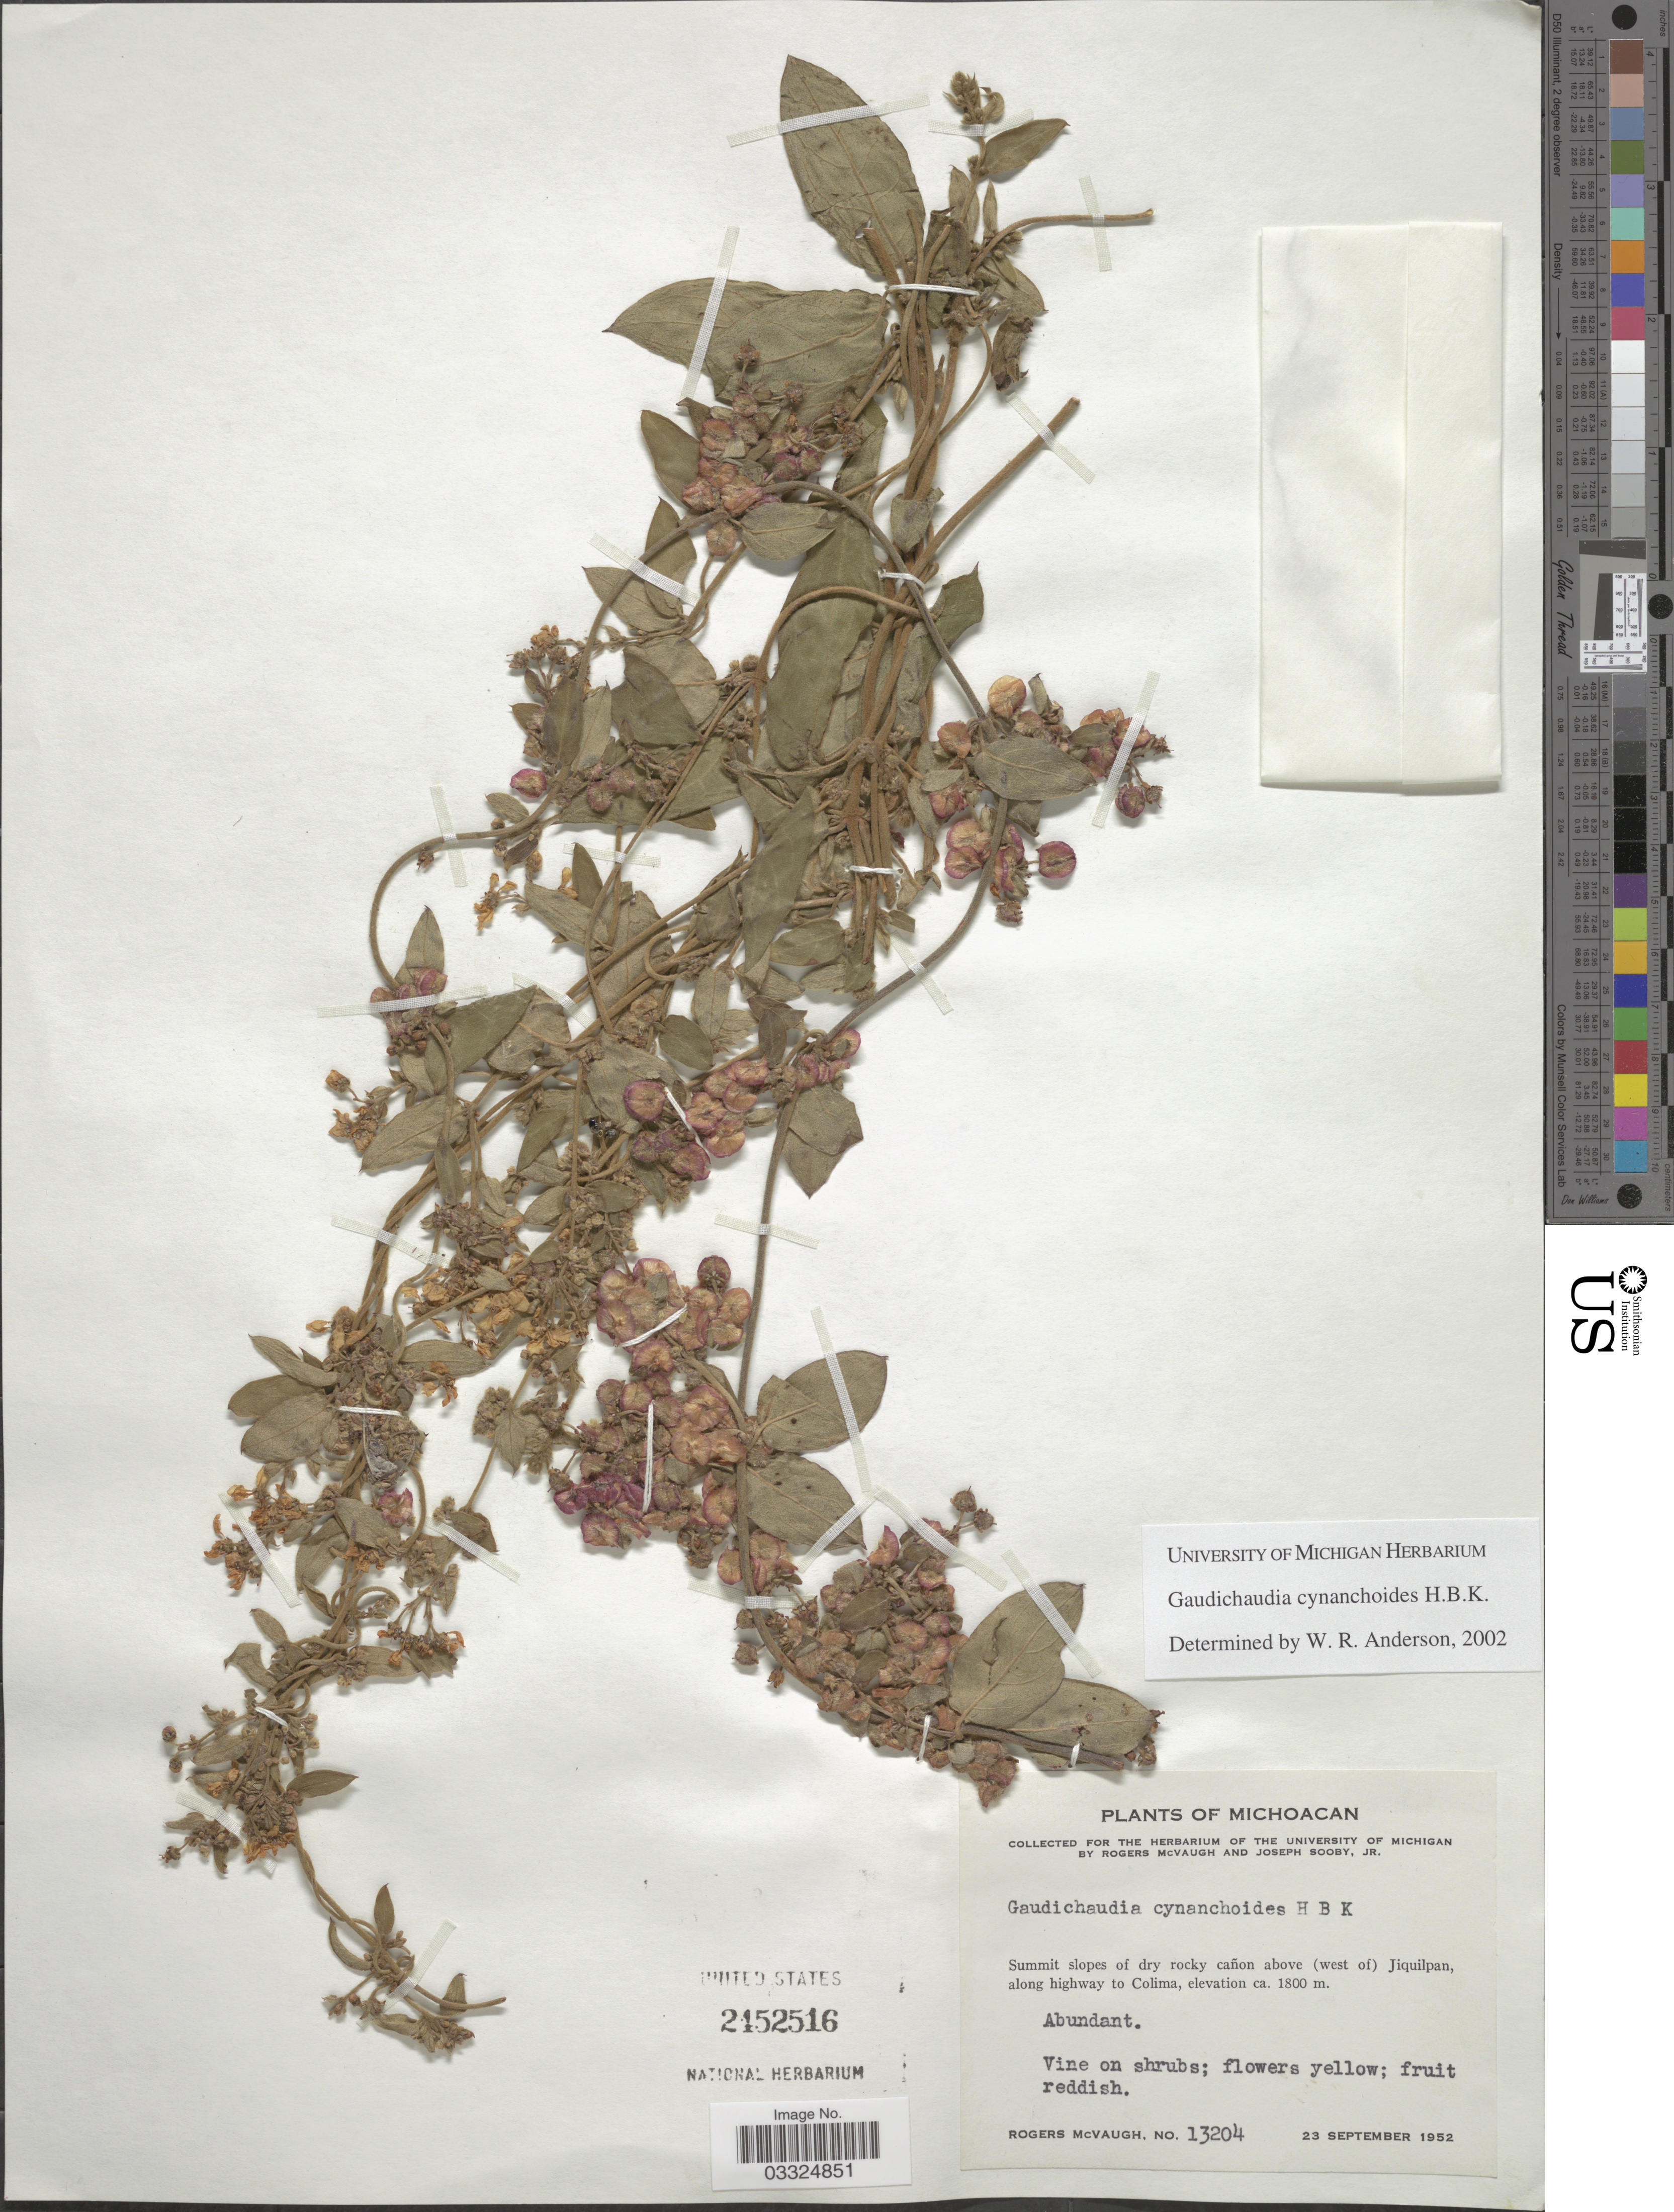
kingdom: Plantae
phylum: Tracheophyta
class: Magnoliopsida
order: Malpighiales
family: Malpighiaceae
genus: Gaudichaudia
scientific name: Gaudichaudia cynanchoides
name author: Kunth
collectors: R. McVaugh & J. Sooby Jr.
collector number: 13204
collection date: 1952-09-23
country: Mexico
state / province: Colima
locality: Summit slopes of dry rocky cañon above (west of) Jiquilpan, along highway to Colima.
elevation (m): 1800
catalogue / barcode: US 2452516